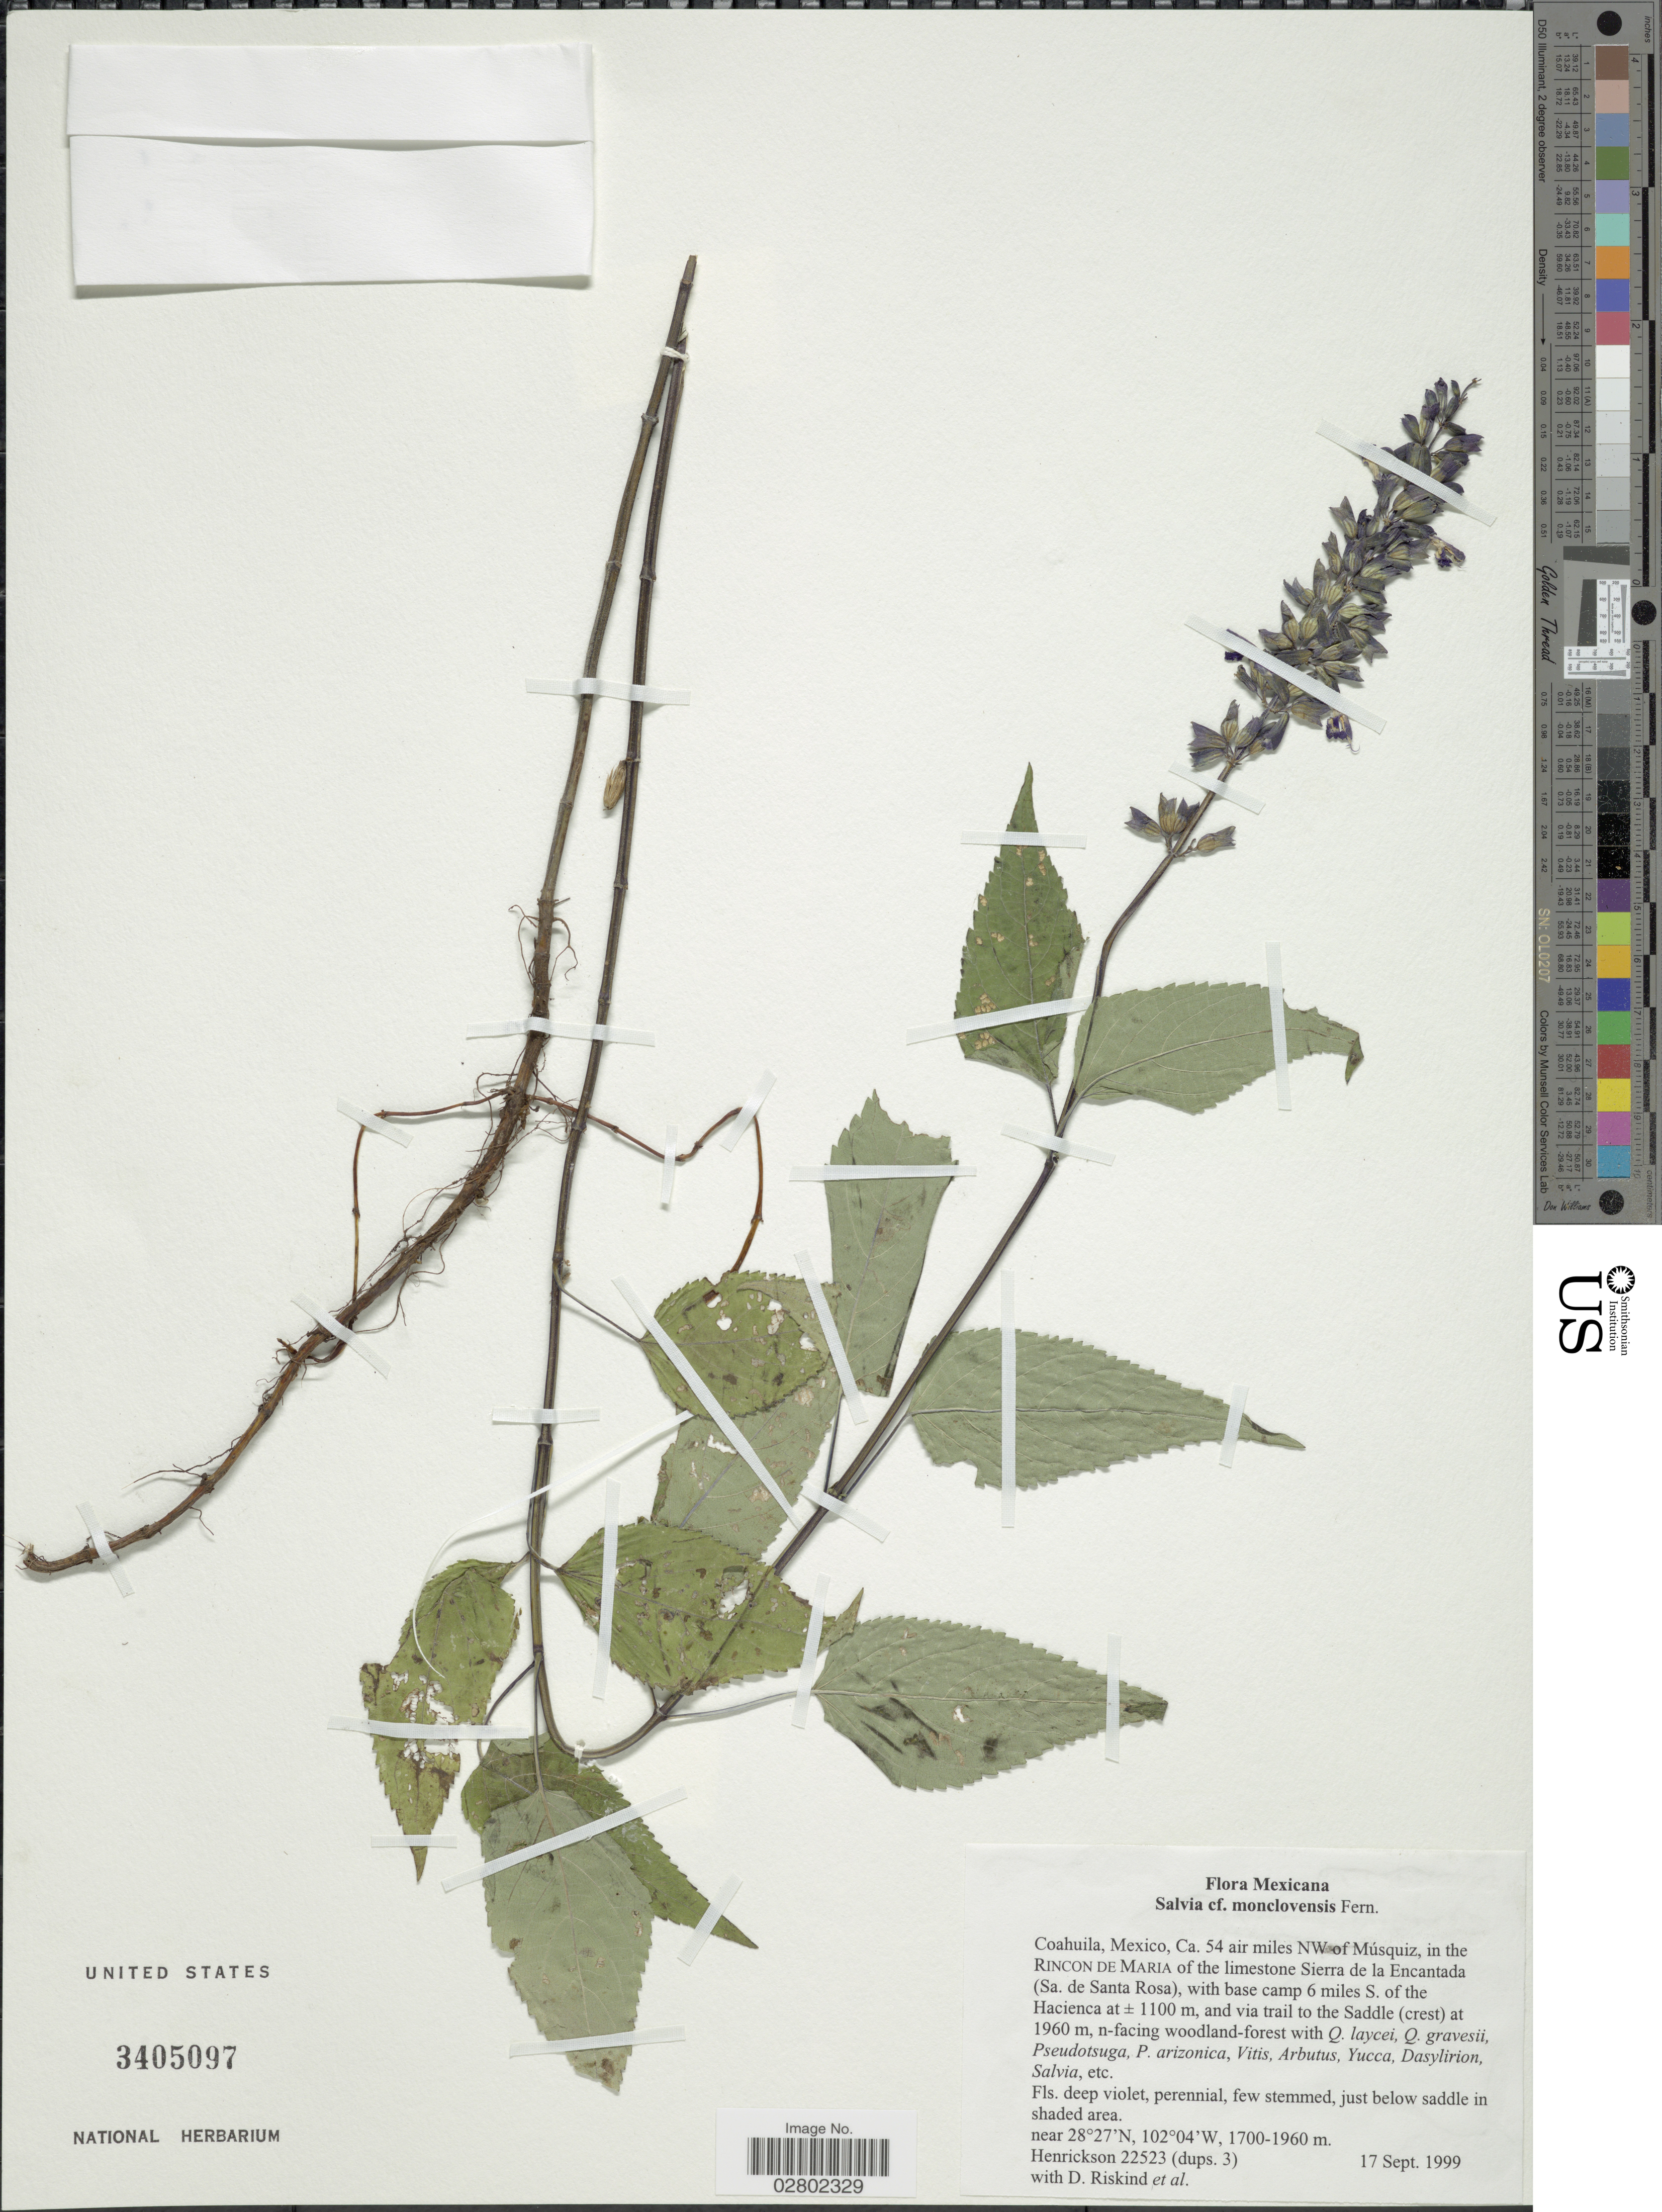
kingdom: Plantae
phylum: Tracheophyta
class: Magnoliopsida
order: Lamiales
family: Lamiaceae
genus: Salvia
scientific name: Salvia monclovensis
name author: Fernald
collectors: -. Henrickson, D. Riskind & et al.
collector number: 22523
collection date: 1999-09-17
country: Mexico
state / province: Coahuila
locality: Ca. 54 air miles NW of Músquiz, in the Rincon de Maria of the limestone Sierra de la Encantada (Sa. de Santa Rosa), with base camp 6 miles S. of the Hacienda, and via trail to the Saddle (crest).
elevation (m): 1700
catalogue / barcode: US 3405097